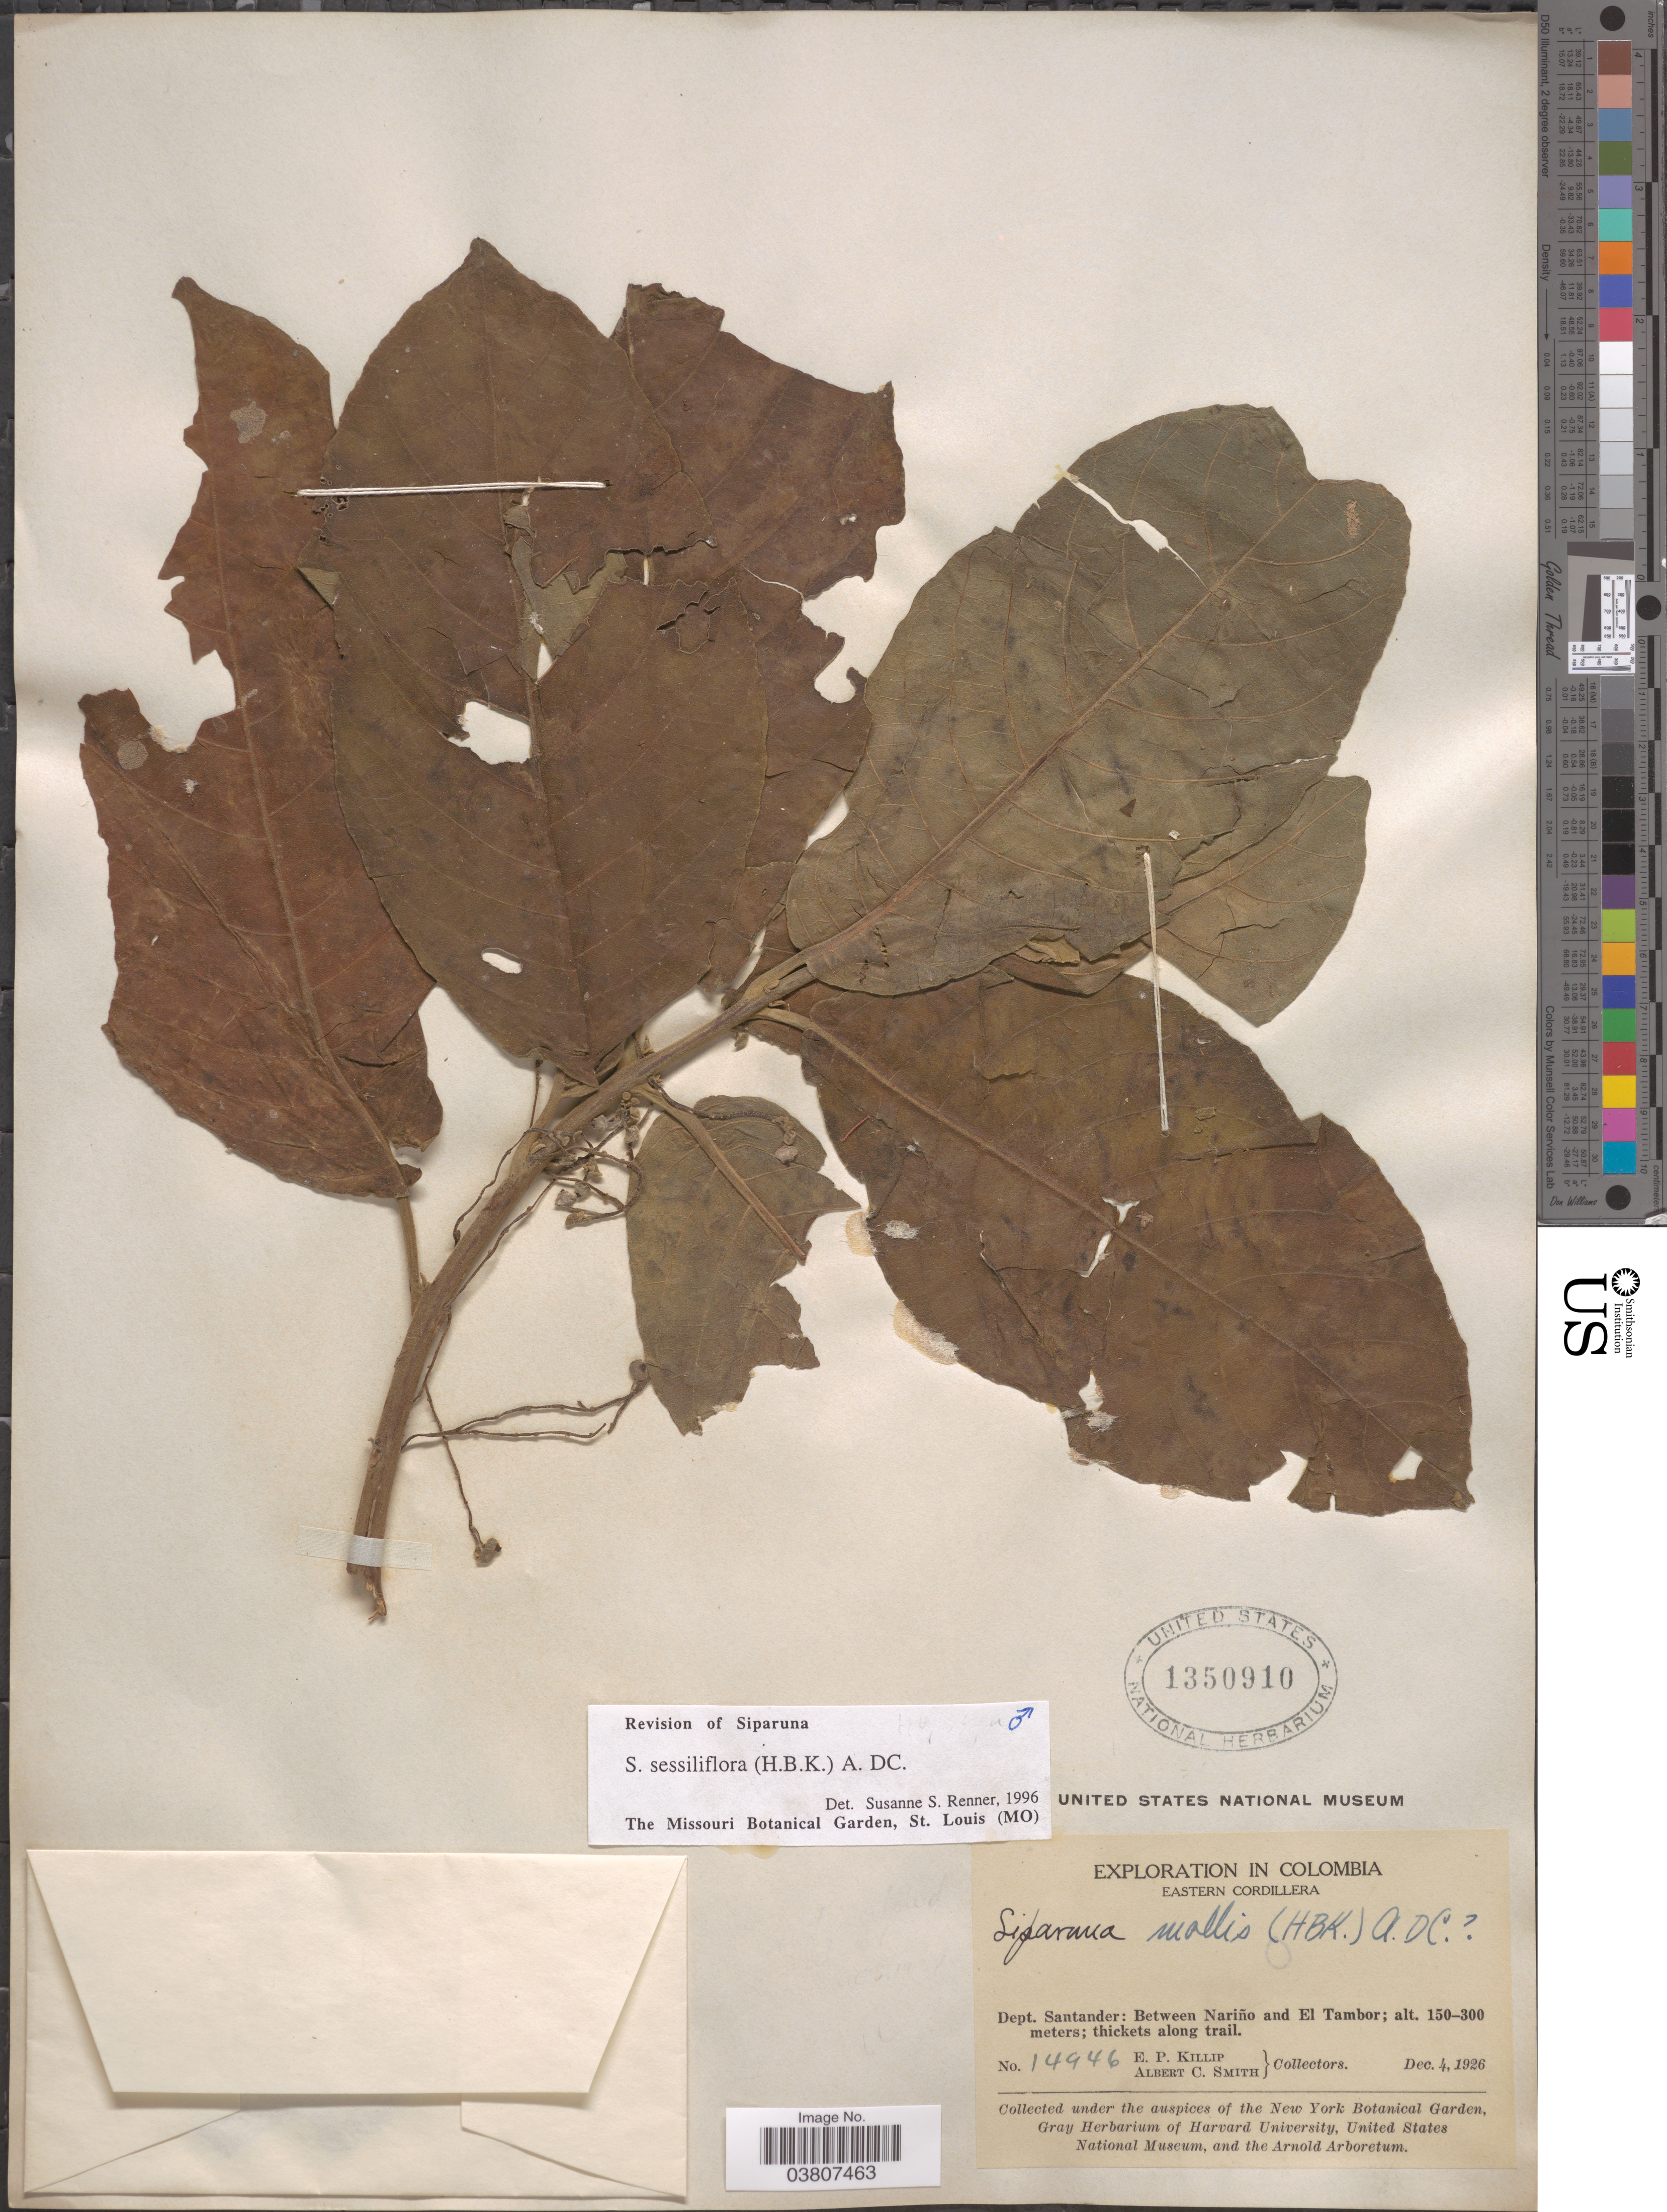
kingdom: Plantae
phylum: Tracheophyta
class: Magnoliopsida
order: Laurales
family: Siparunaceae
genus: Siparuna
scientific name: Siparuna sessiliflora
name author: (Kunth) A. DC.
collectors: E. P. Killip & A. C. Smith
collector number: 14946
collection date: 1926-12-04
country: Colombia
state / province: Santander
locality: Eastern Cordilerra. Dept. Santander: Between Nariño and El Tambor; thickets along trail.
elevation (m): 150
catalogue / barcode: US 1350910